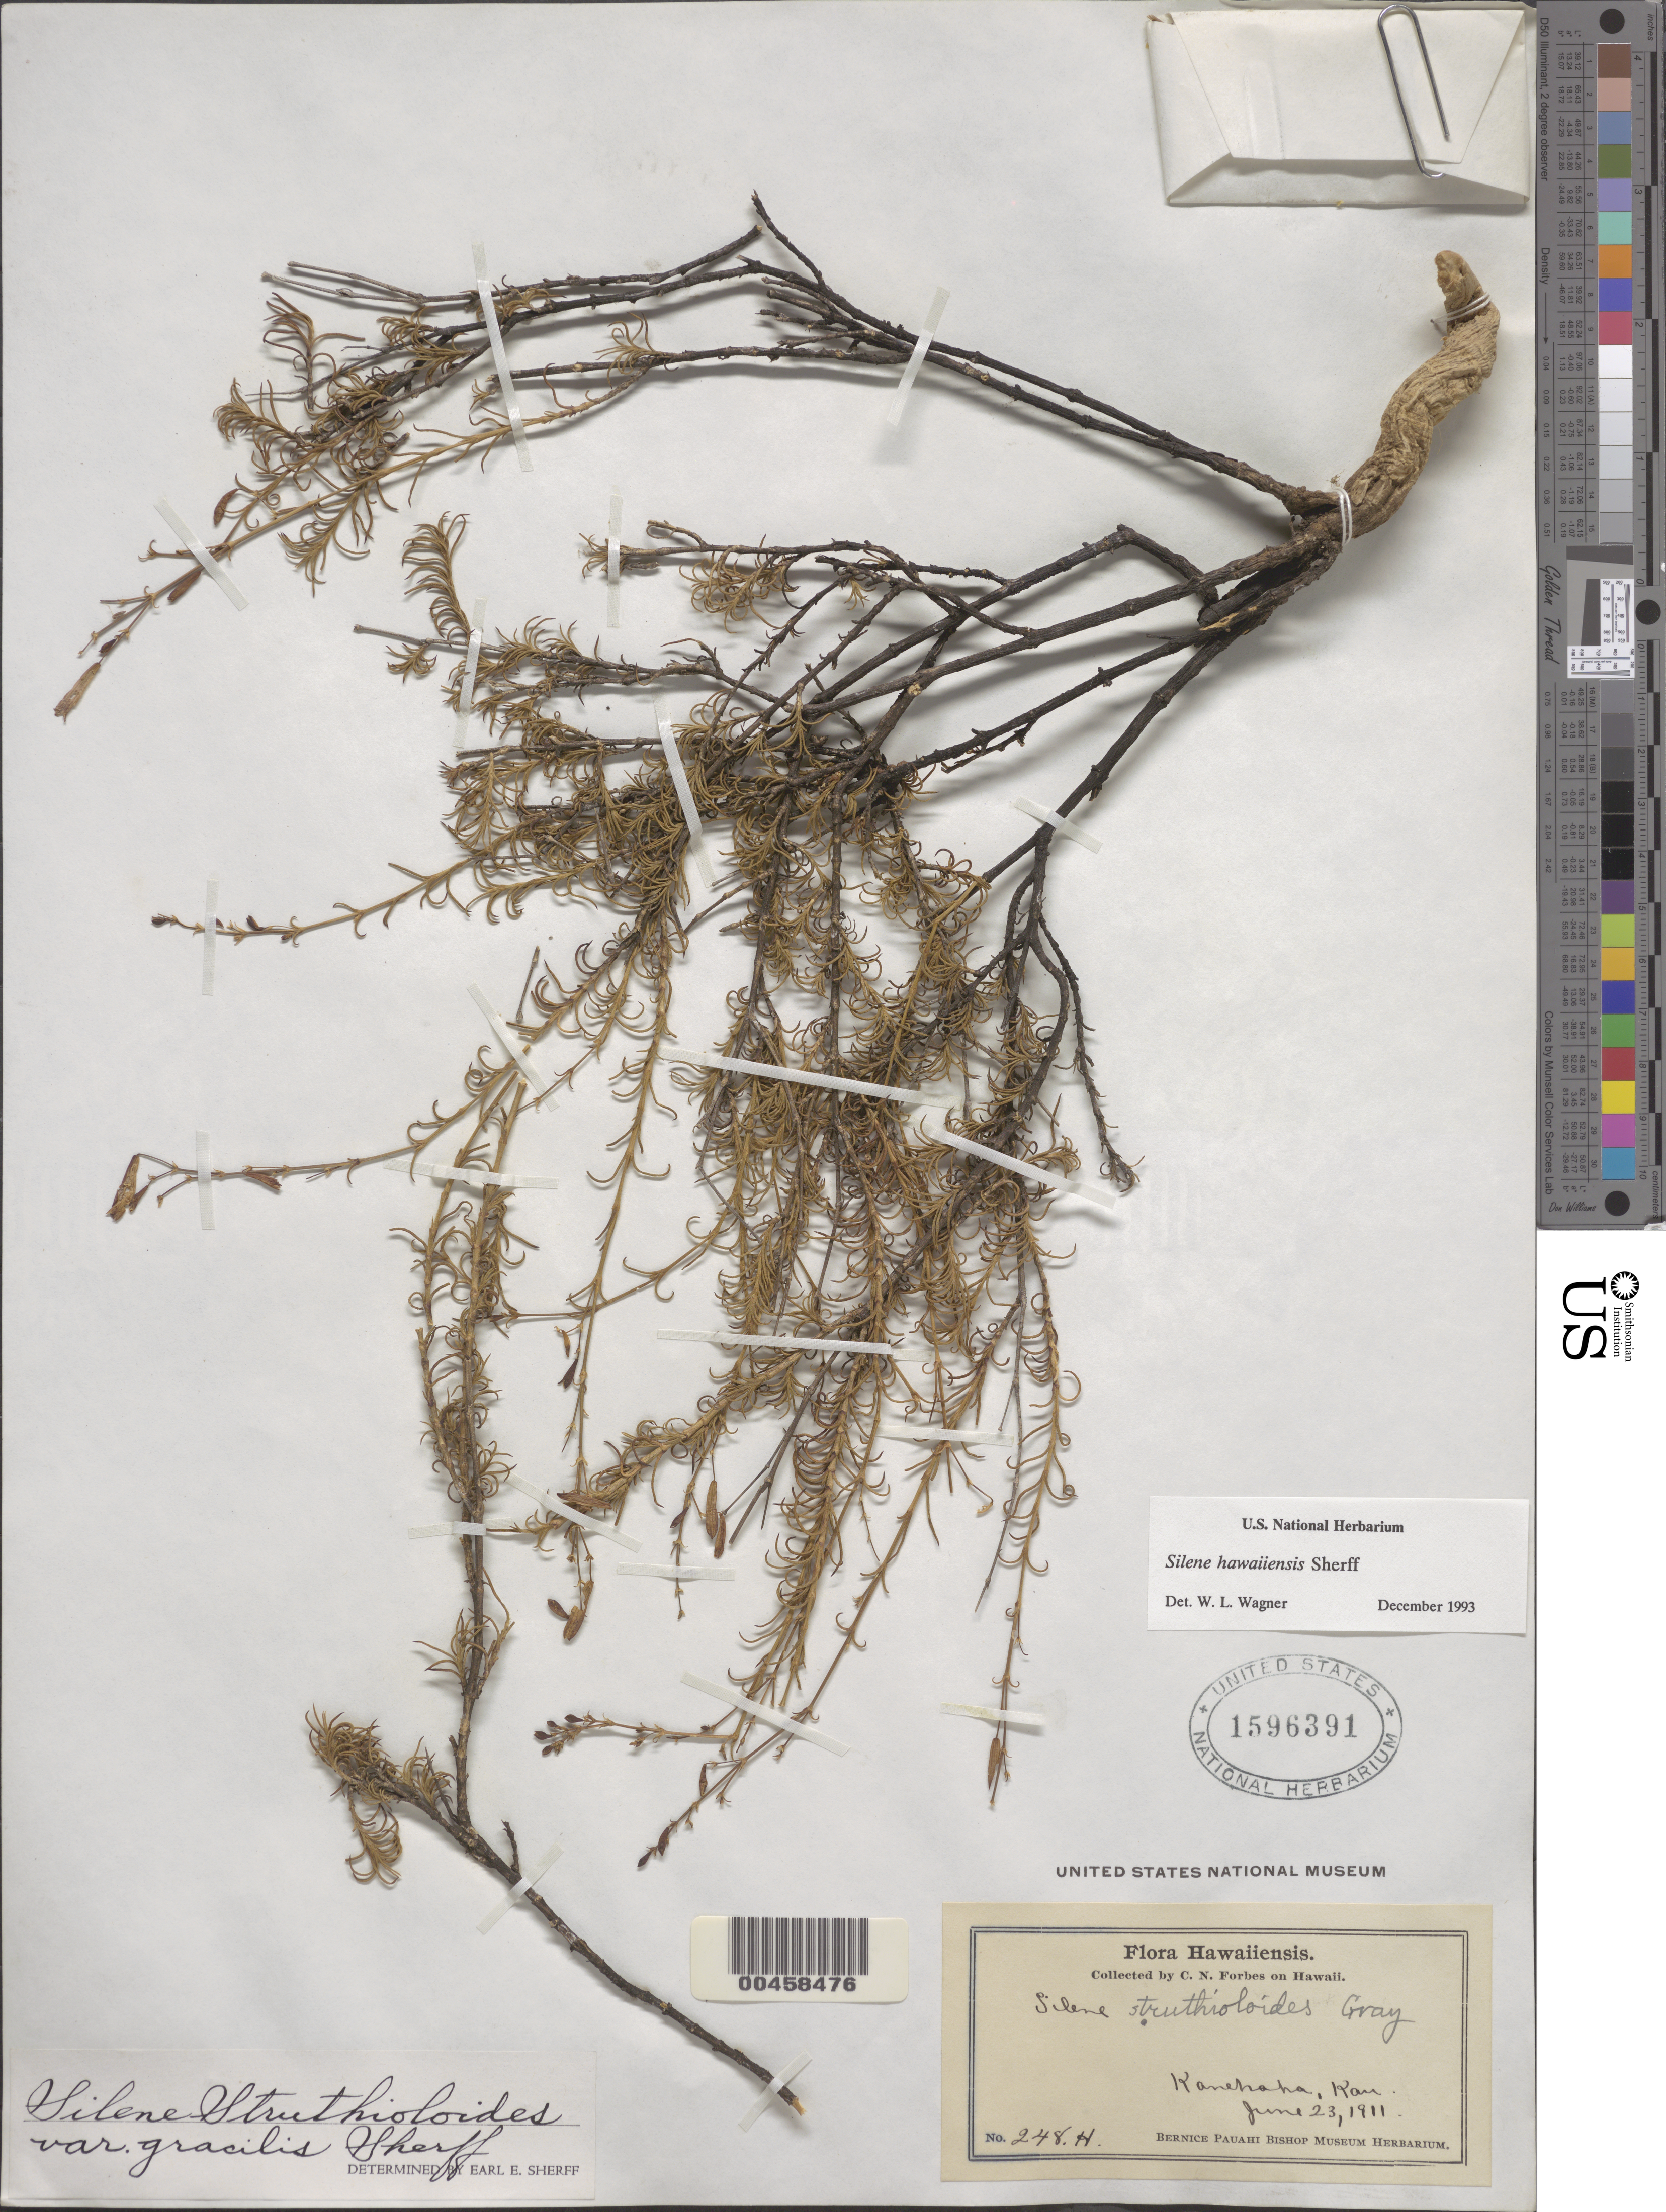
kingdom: Plantae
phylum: Tracheophyta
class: Magnoliopsida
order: Caryophyllales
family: Caryophyllaceae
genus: Silene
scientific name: Silene hawaiiensis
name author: Sherff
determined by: Wagner, W. L., (BOT), Smithsonian Institution - National Museum of Natural History (UNITED STATES)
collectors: C. N. Forbes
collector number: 248.H.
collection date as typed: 23 Jun 1911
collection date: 1911-06-23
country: United States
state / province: Hawaii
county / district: Hawaii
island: Hawaii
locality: Kanehaha, Kau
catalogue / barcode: US 1596391